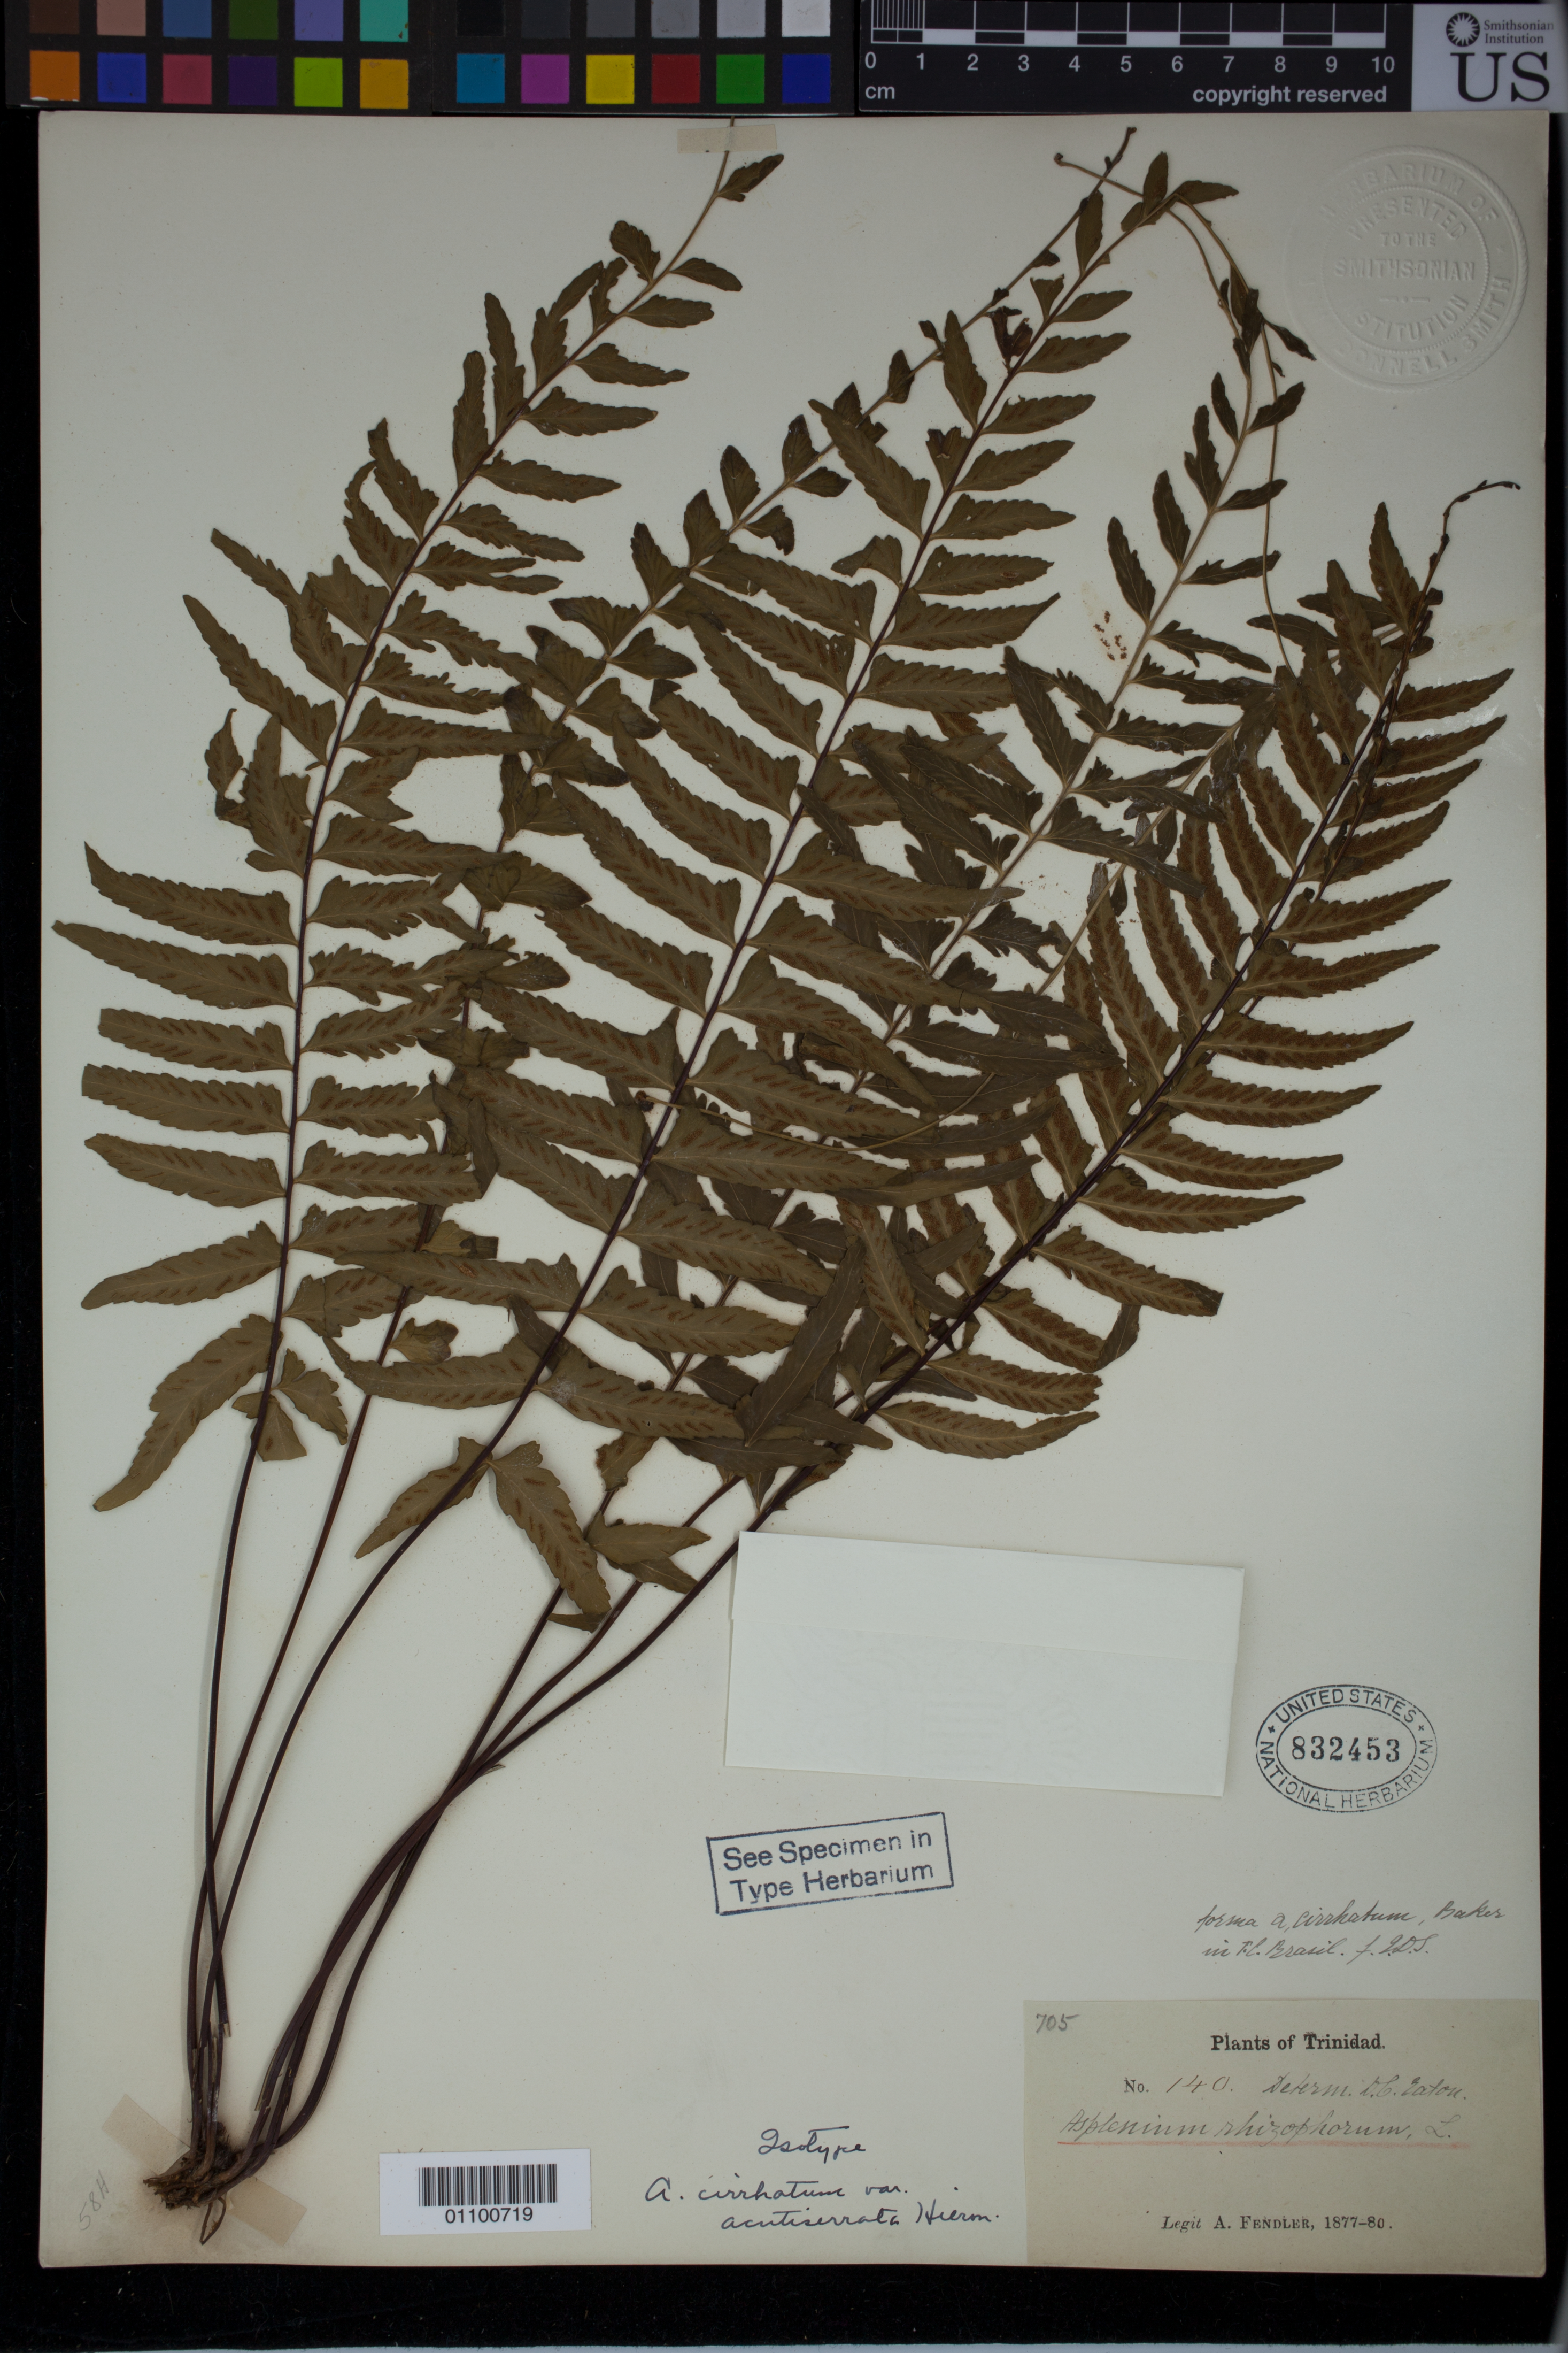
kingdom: Plantae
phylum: Tracheophyta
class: Polypodiopsida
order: Polypodiales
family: Aspleniaceae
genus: Asplenium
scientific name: Asplenium cirrhatum var. acutiserrata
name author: Hieron.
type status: Isotype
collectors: A. Fendler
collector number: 140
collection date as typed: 1877 to -- --- 1880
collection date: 1877/1880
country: Trinidad and Tobago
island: Trinidad Island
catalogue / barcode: US 832453